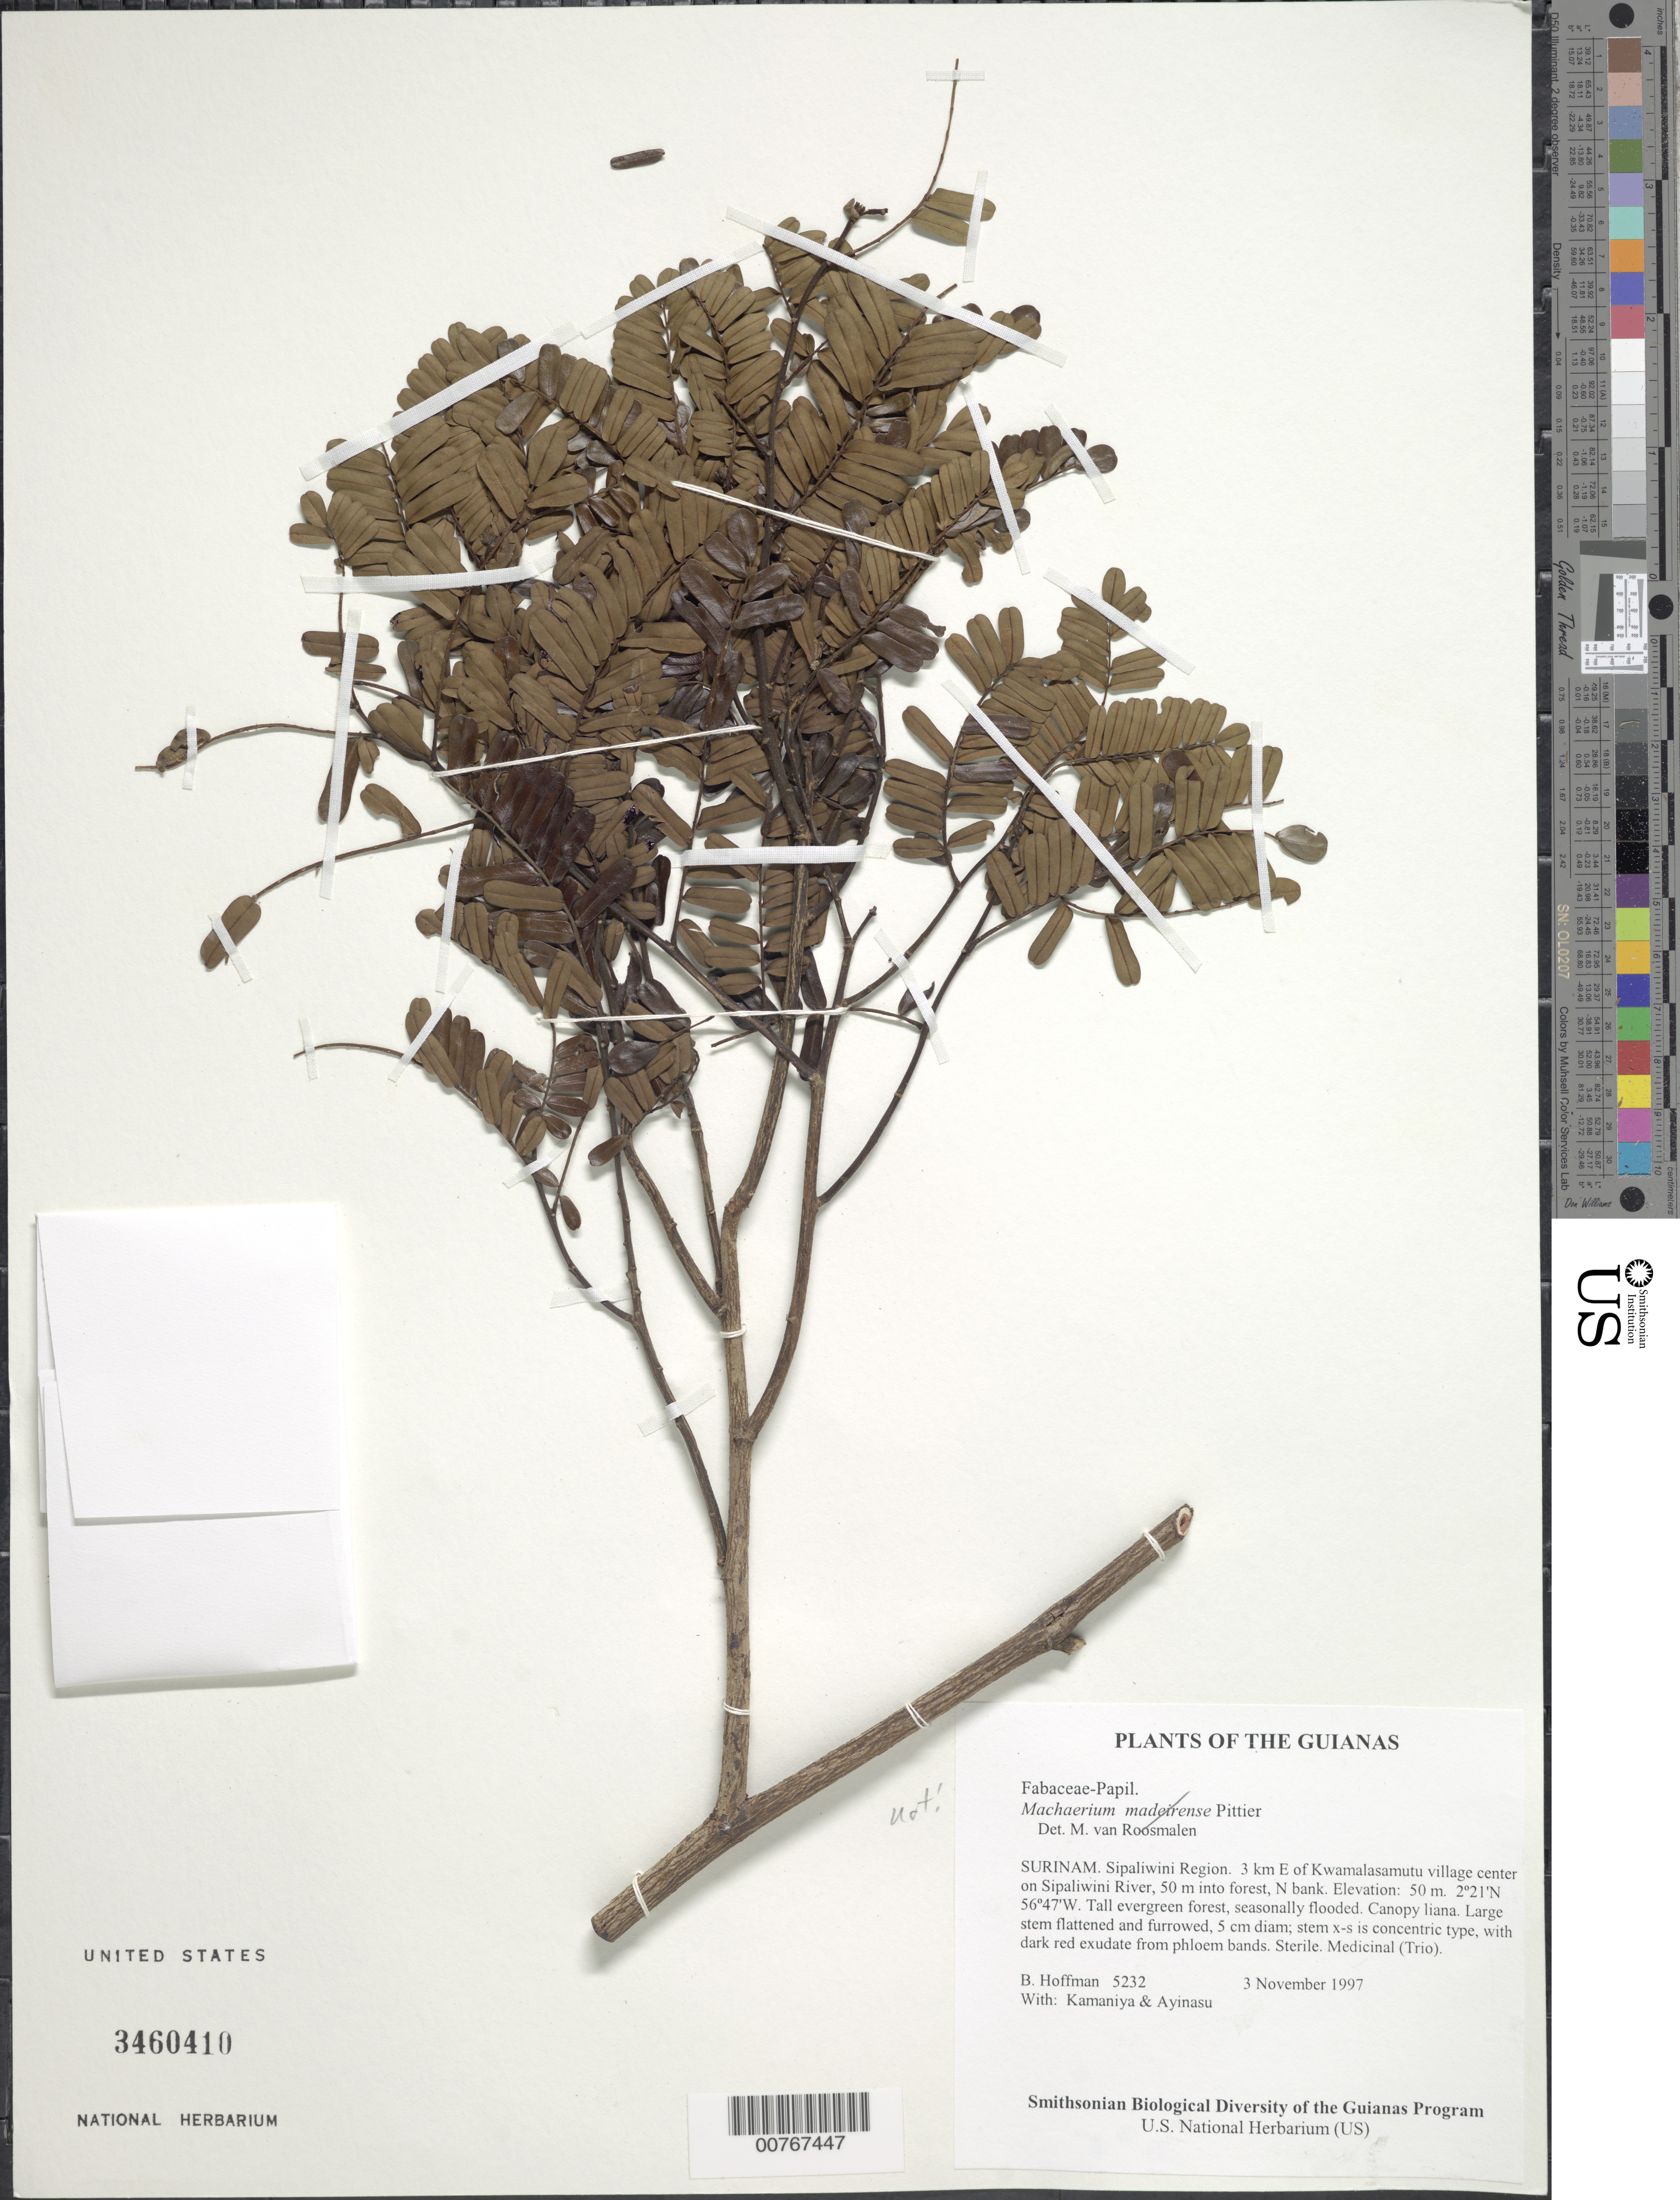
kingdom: Plantae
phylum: Tracheophyta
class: Magnoliopsida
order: Fabales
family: Fabaceae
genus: Machaerium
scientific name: Machaerium sp.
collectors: B. Hoffman, -. Kamaniya & -. Ayinasu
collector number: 5232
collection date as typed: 3 November 1997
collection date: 1997-11-03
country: Suriname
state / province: Sipaliwini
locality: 3 km E of Kwamalasamutu village center on Sipaliwini River, 50 m into forest, N bank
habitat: Tall evergreen forest, seasonally flooded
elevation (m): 50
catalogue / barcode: US 3460410